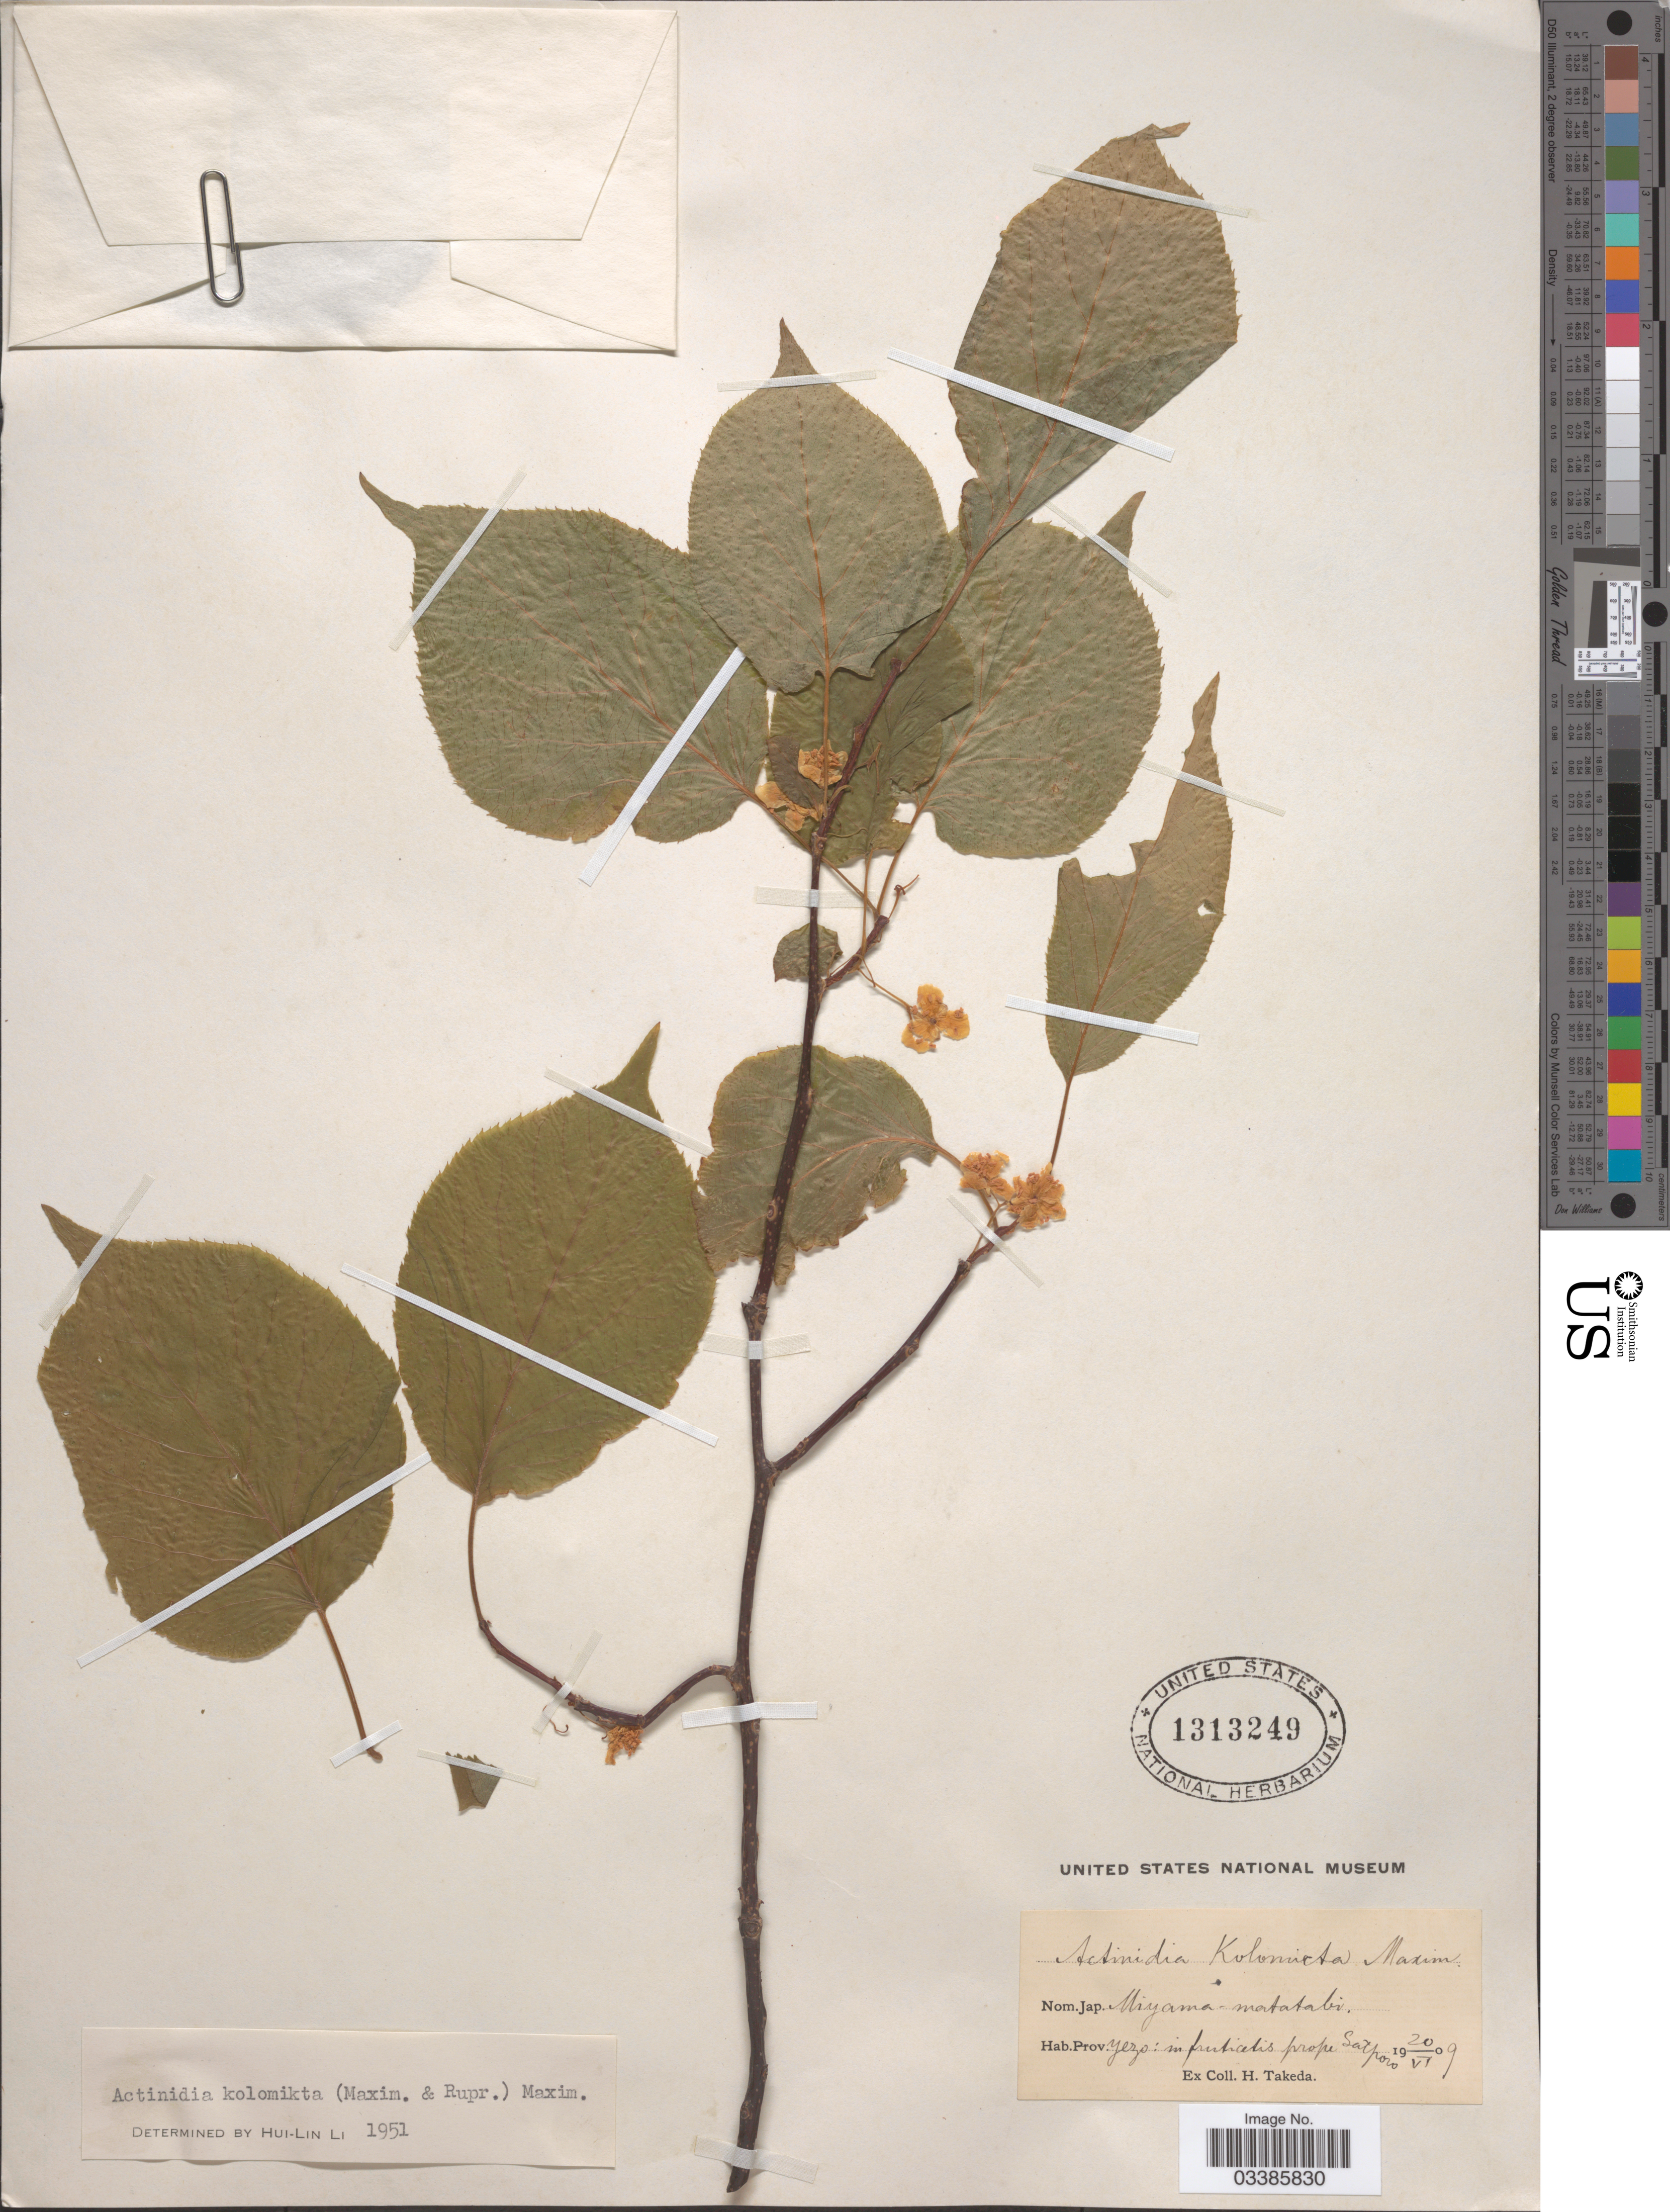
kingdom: Plantae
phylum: Tracheophyta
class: Magnoliopsida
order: Ericales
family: Actinidiaceae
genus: Actinidia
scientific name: Actinidia kolomikta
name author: (Rupr. & Maxim.) Maxim.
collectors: H. Takeda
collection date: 1909-06-20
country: Japan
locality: Prov. Yezo: in fruticetis prope Satporo.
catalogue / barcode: US 1313249